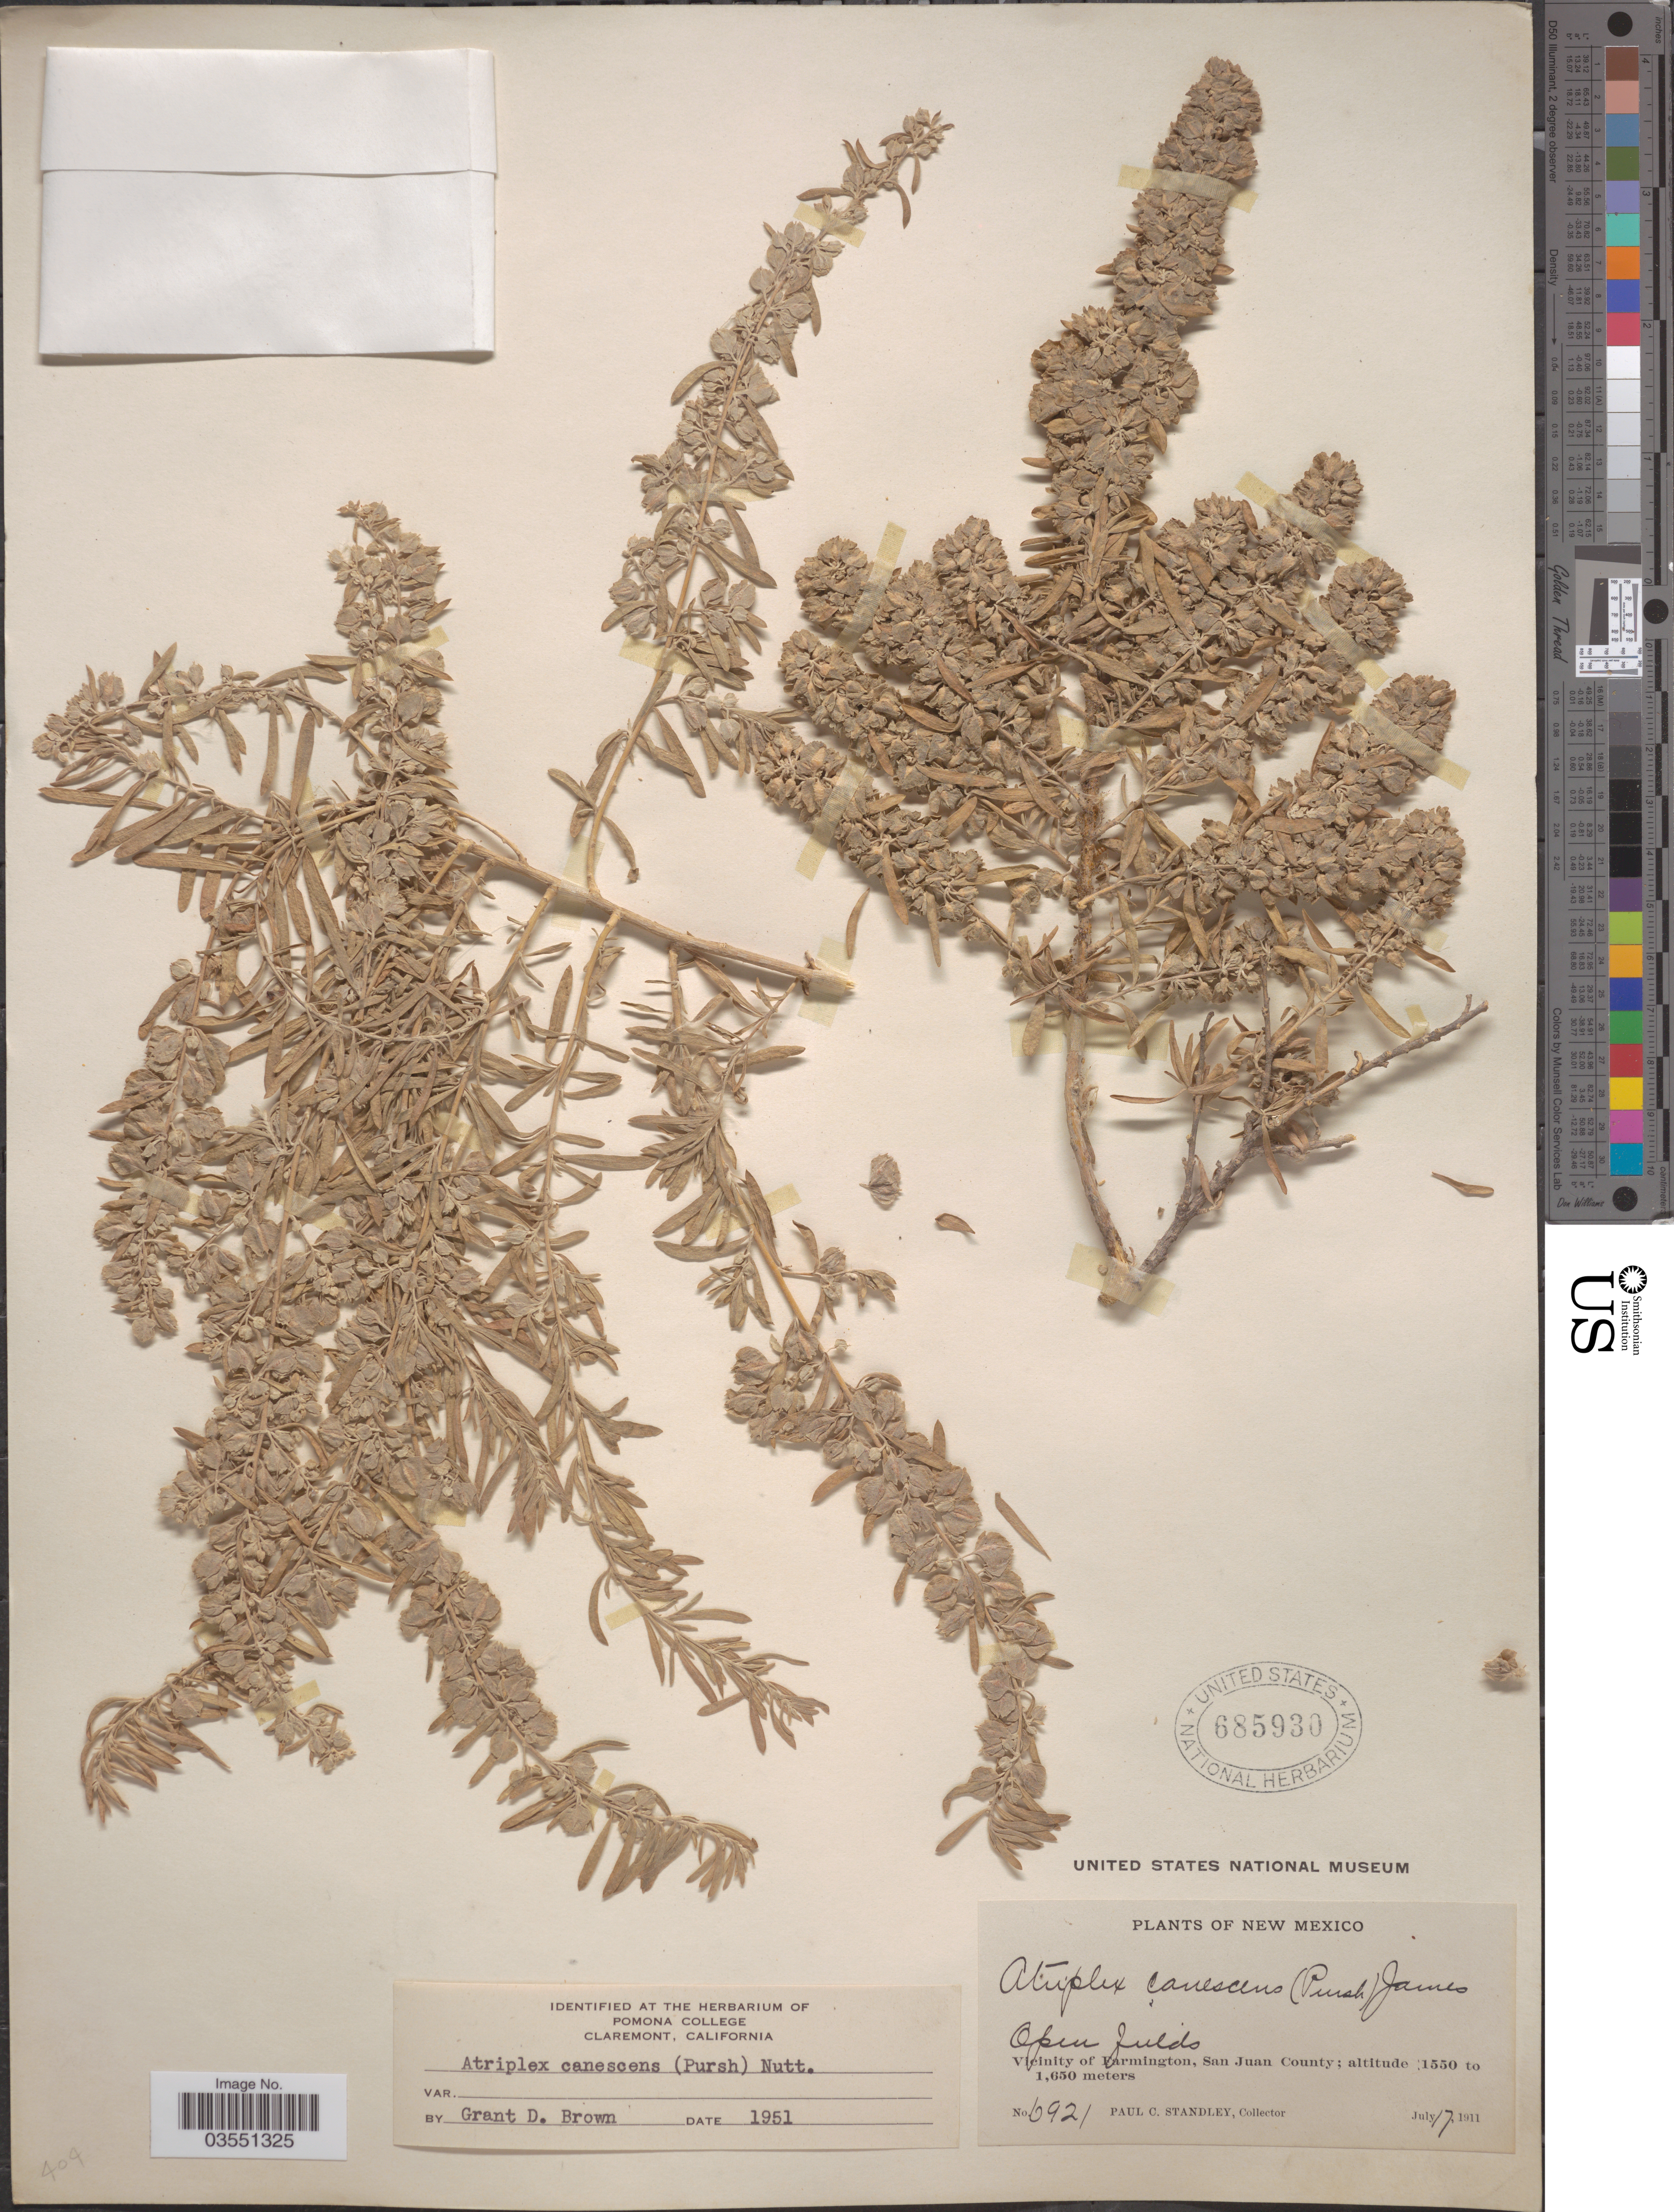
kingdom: Plantae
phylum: Tracheophyta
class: Magnoliopsida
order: Caryophyllales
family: Amaranthaceae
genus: Atriplex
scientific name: Atriplex canescens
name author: (Pursh) Nutt.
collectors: P. C. Standley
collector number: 6921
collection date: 1911-07-17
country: United States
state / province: New Mexico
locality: Vicinity of Farmington, San Juan County.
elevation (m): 1550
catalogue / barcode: US 685930